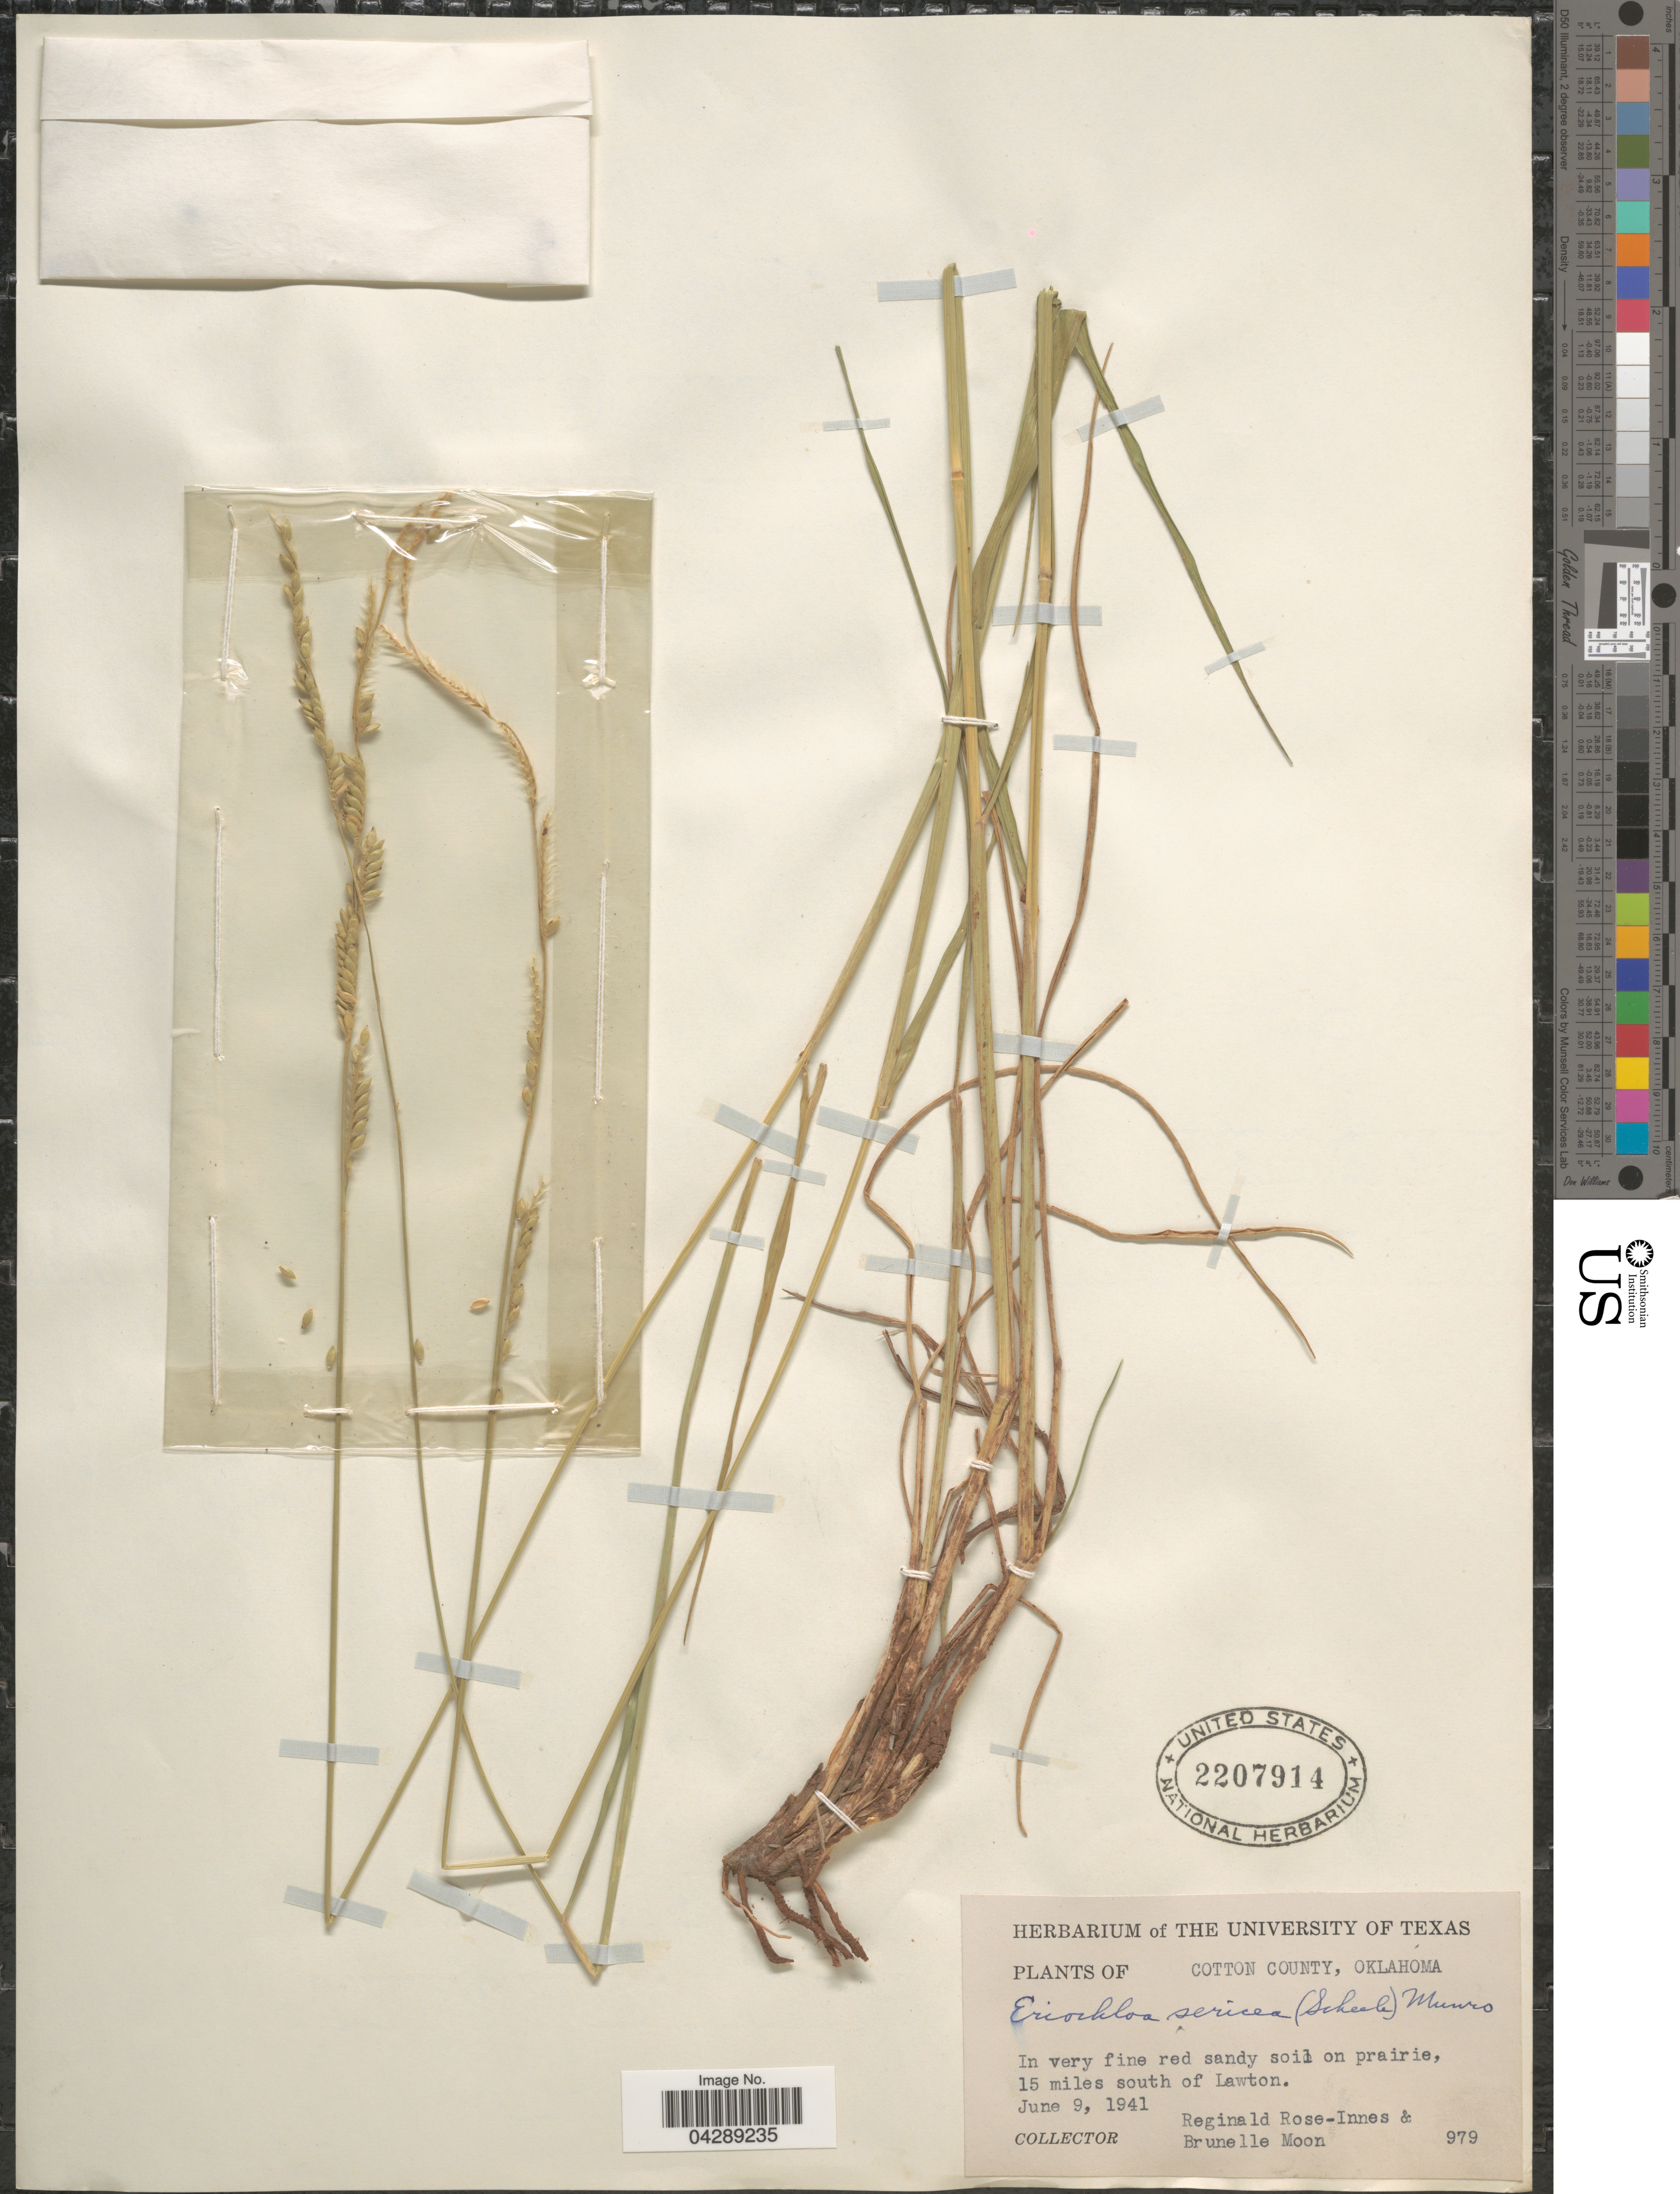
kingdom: Plantae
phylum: Tracheophyta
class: Liliopsida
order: Poales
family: Poaceae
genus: Eriochloa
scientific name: Eriochloa sericea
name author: (Scheele) Munro ex Vasey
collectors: R. Rose-Innes & B. Moon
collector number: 979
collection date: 1941-06-09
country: United States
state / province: Oklahoma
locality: Cotton County. In very fine red sandy soil on prairie, 15 miles south of Lawton.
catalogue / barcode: US 2207914